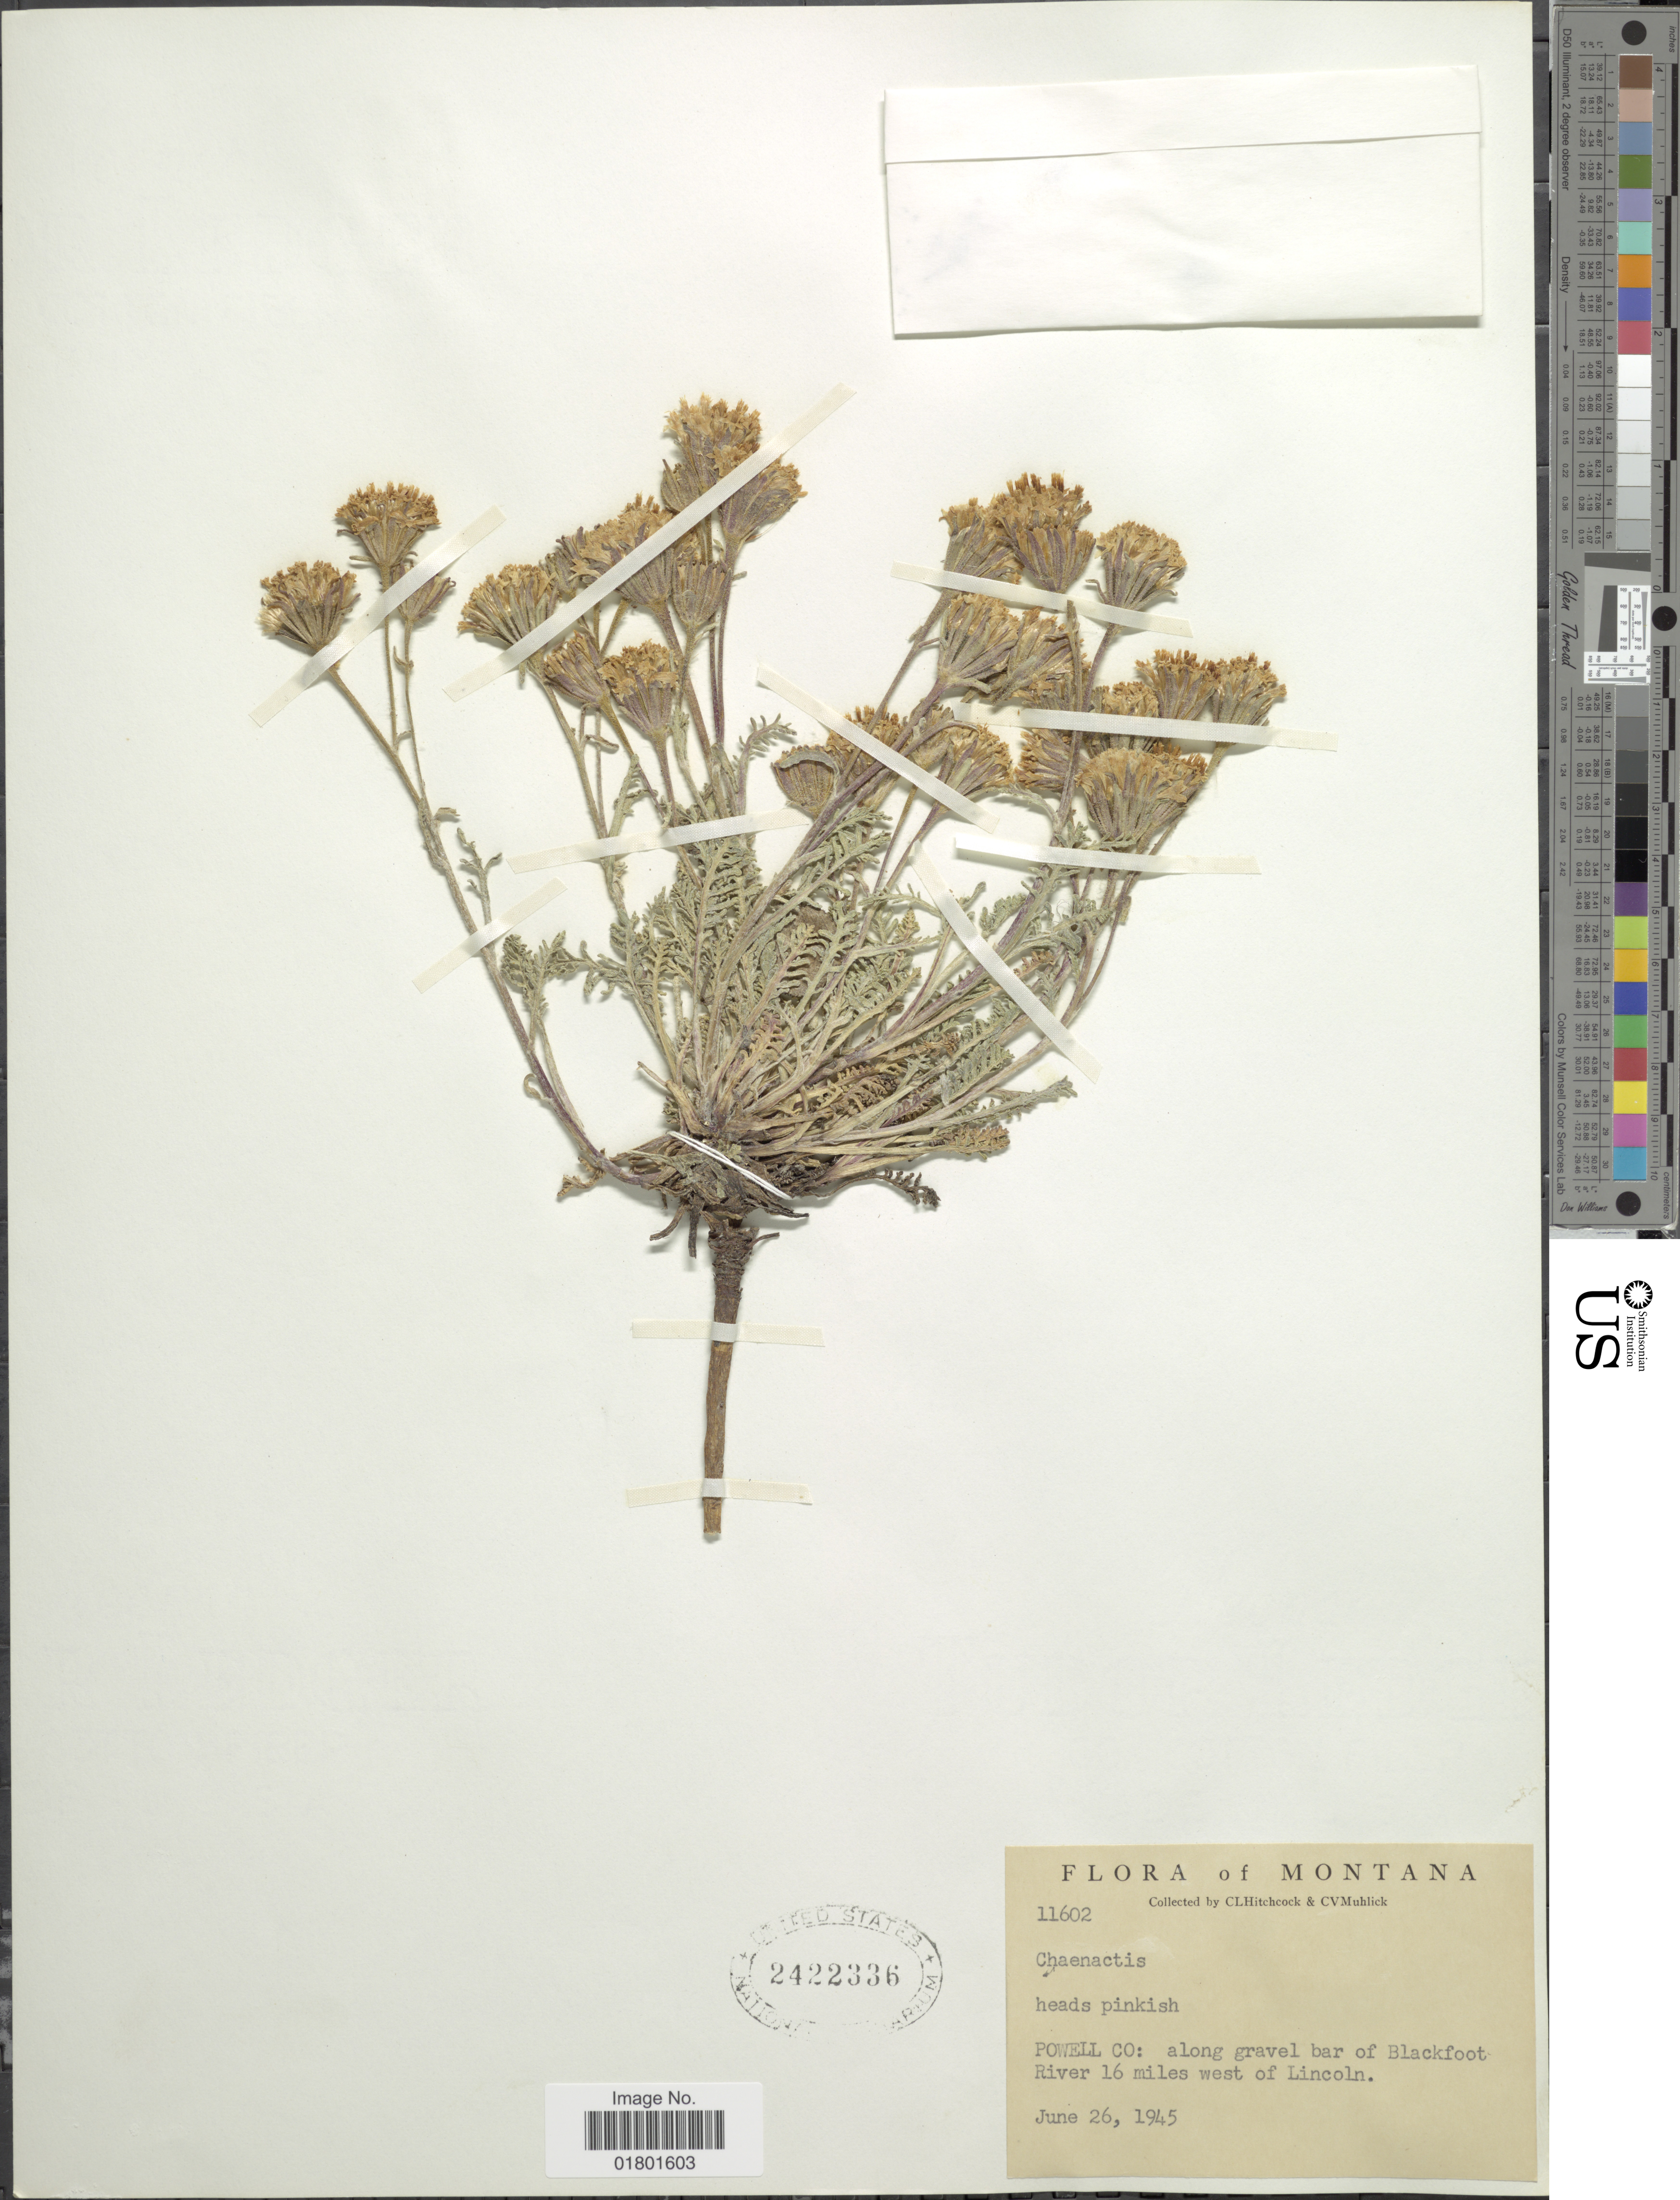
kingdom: Plantae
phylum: Tracheophyta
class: Magnoliopsida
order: Asterales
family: Asteraceae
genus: Chaenactis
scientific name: Chaenactis sp.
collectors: C. L. Hitchcock & C. V. Muhlick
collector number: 11602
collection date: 1945-06-26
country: United States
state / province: Montana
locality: Powell Co: along gravel bar of Blackfoot River 16 miles west of Lincoln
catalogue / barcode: US 2422336